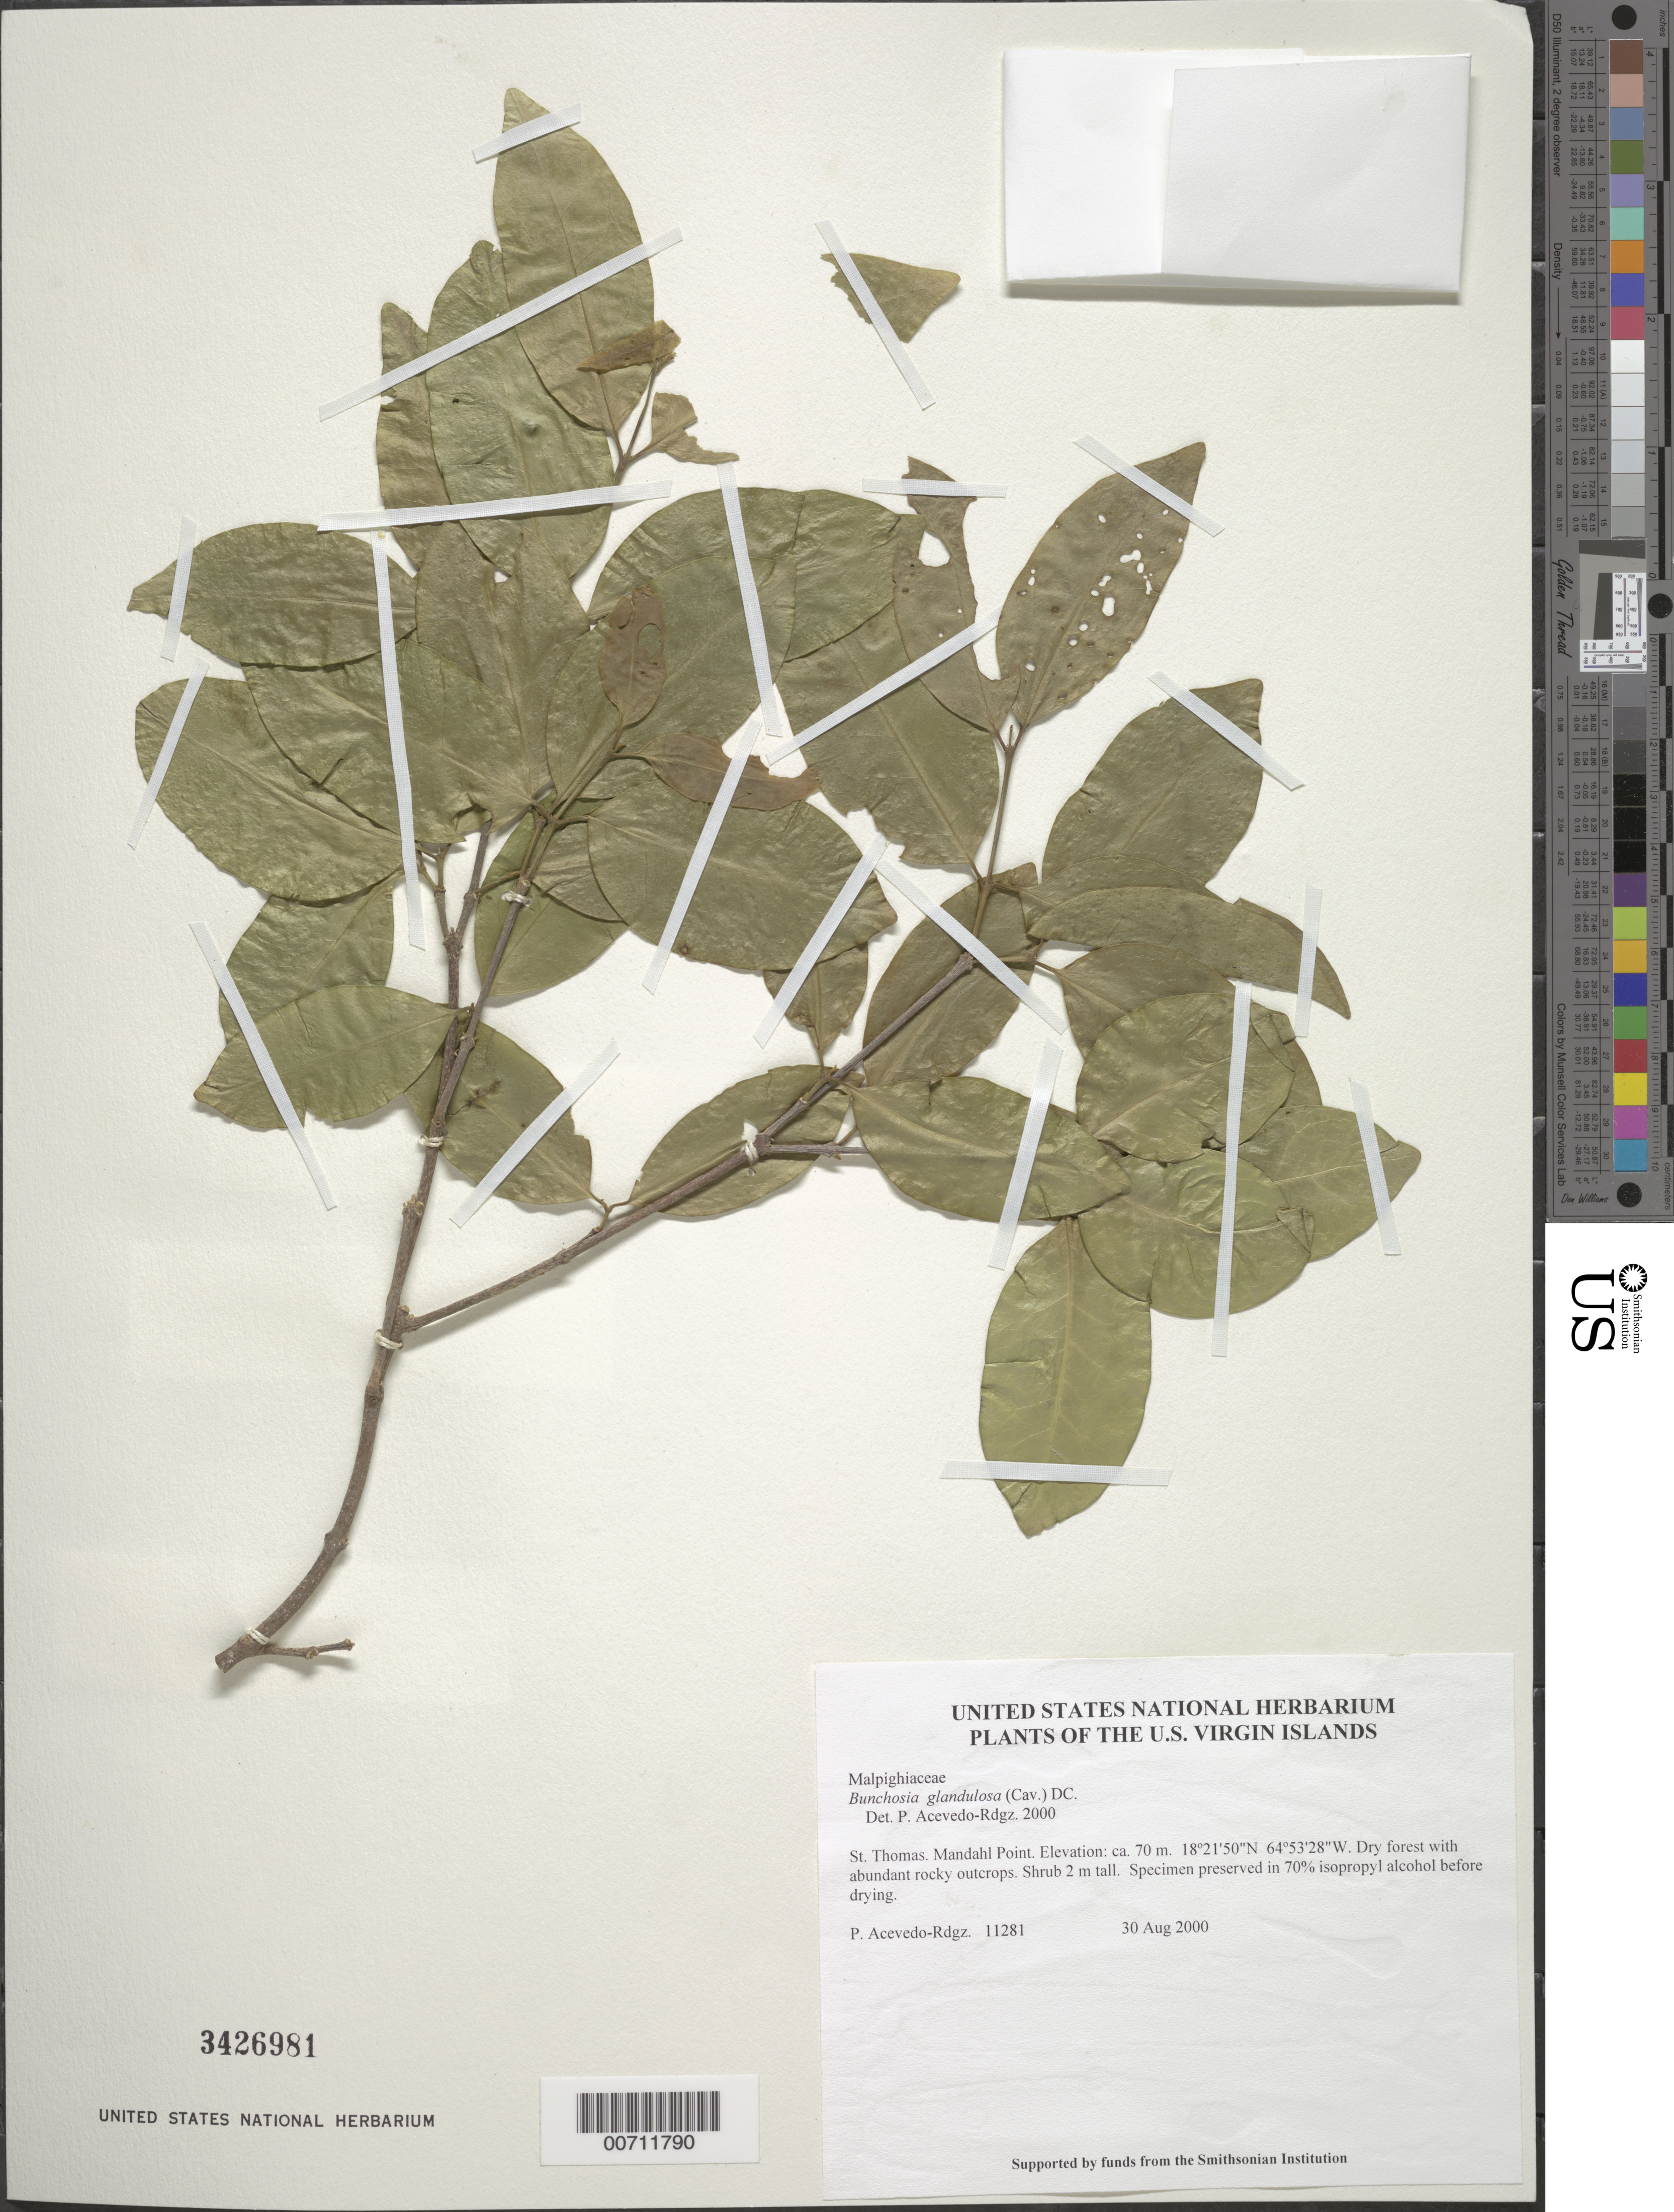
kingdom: Plantae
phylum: Tracheophyta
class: Magnoliopsida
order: Malpighiales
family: Malpighiaceae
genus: Bunchosia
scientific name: Bunchosia glandulosa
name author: (Cav.) Rich. ex Juss.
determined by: Acevedo-Rodríguez, P., (BOT), Smithsonian Institution - National Museum of Natural History (UNITED STATES)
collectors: P. Acevedo-Rodr.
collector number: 11281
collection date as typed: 30 Aug 2000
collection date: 2000-08-30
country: U.S. Virgin Islands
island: St. Thomas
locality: Mandahl Point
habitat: Dry forest with abundant rocky outcrops.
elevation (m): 70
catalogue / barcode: US 3426981